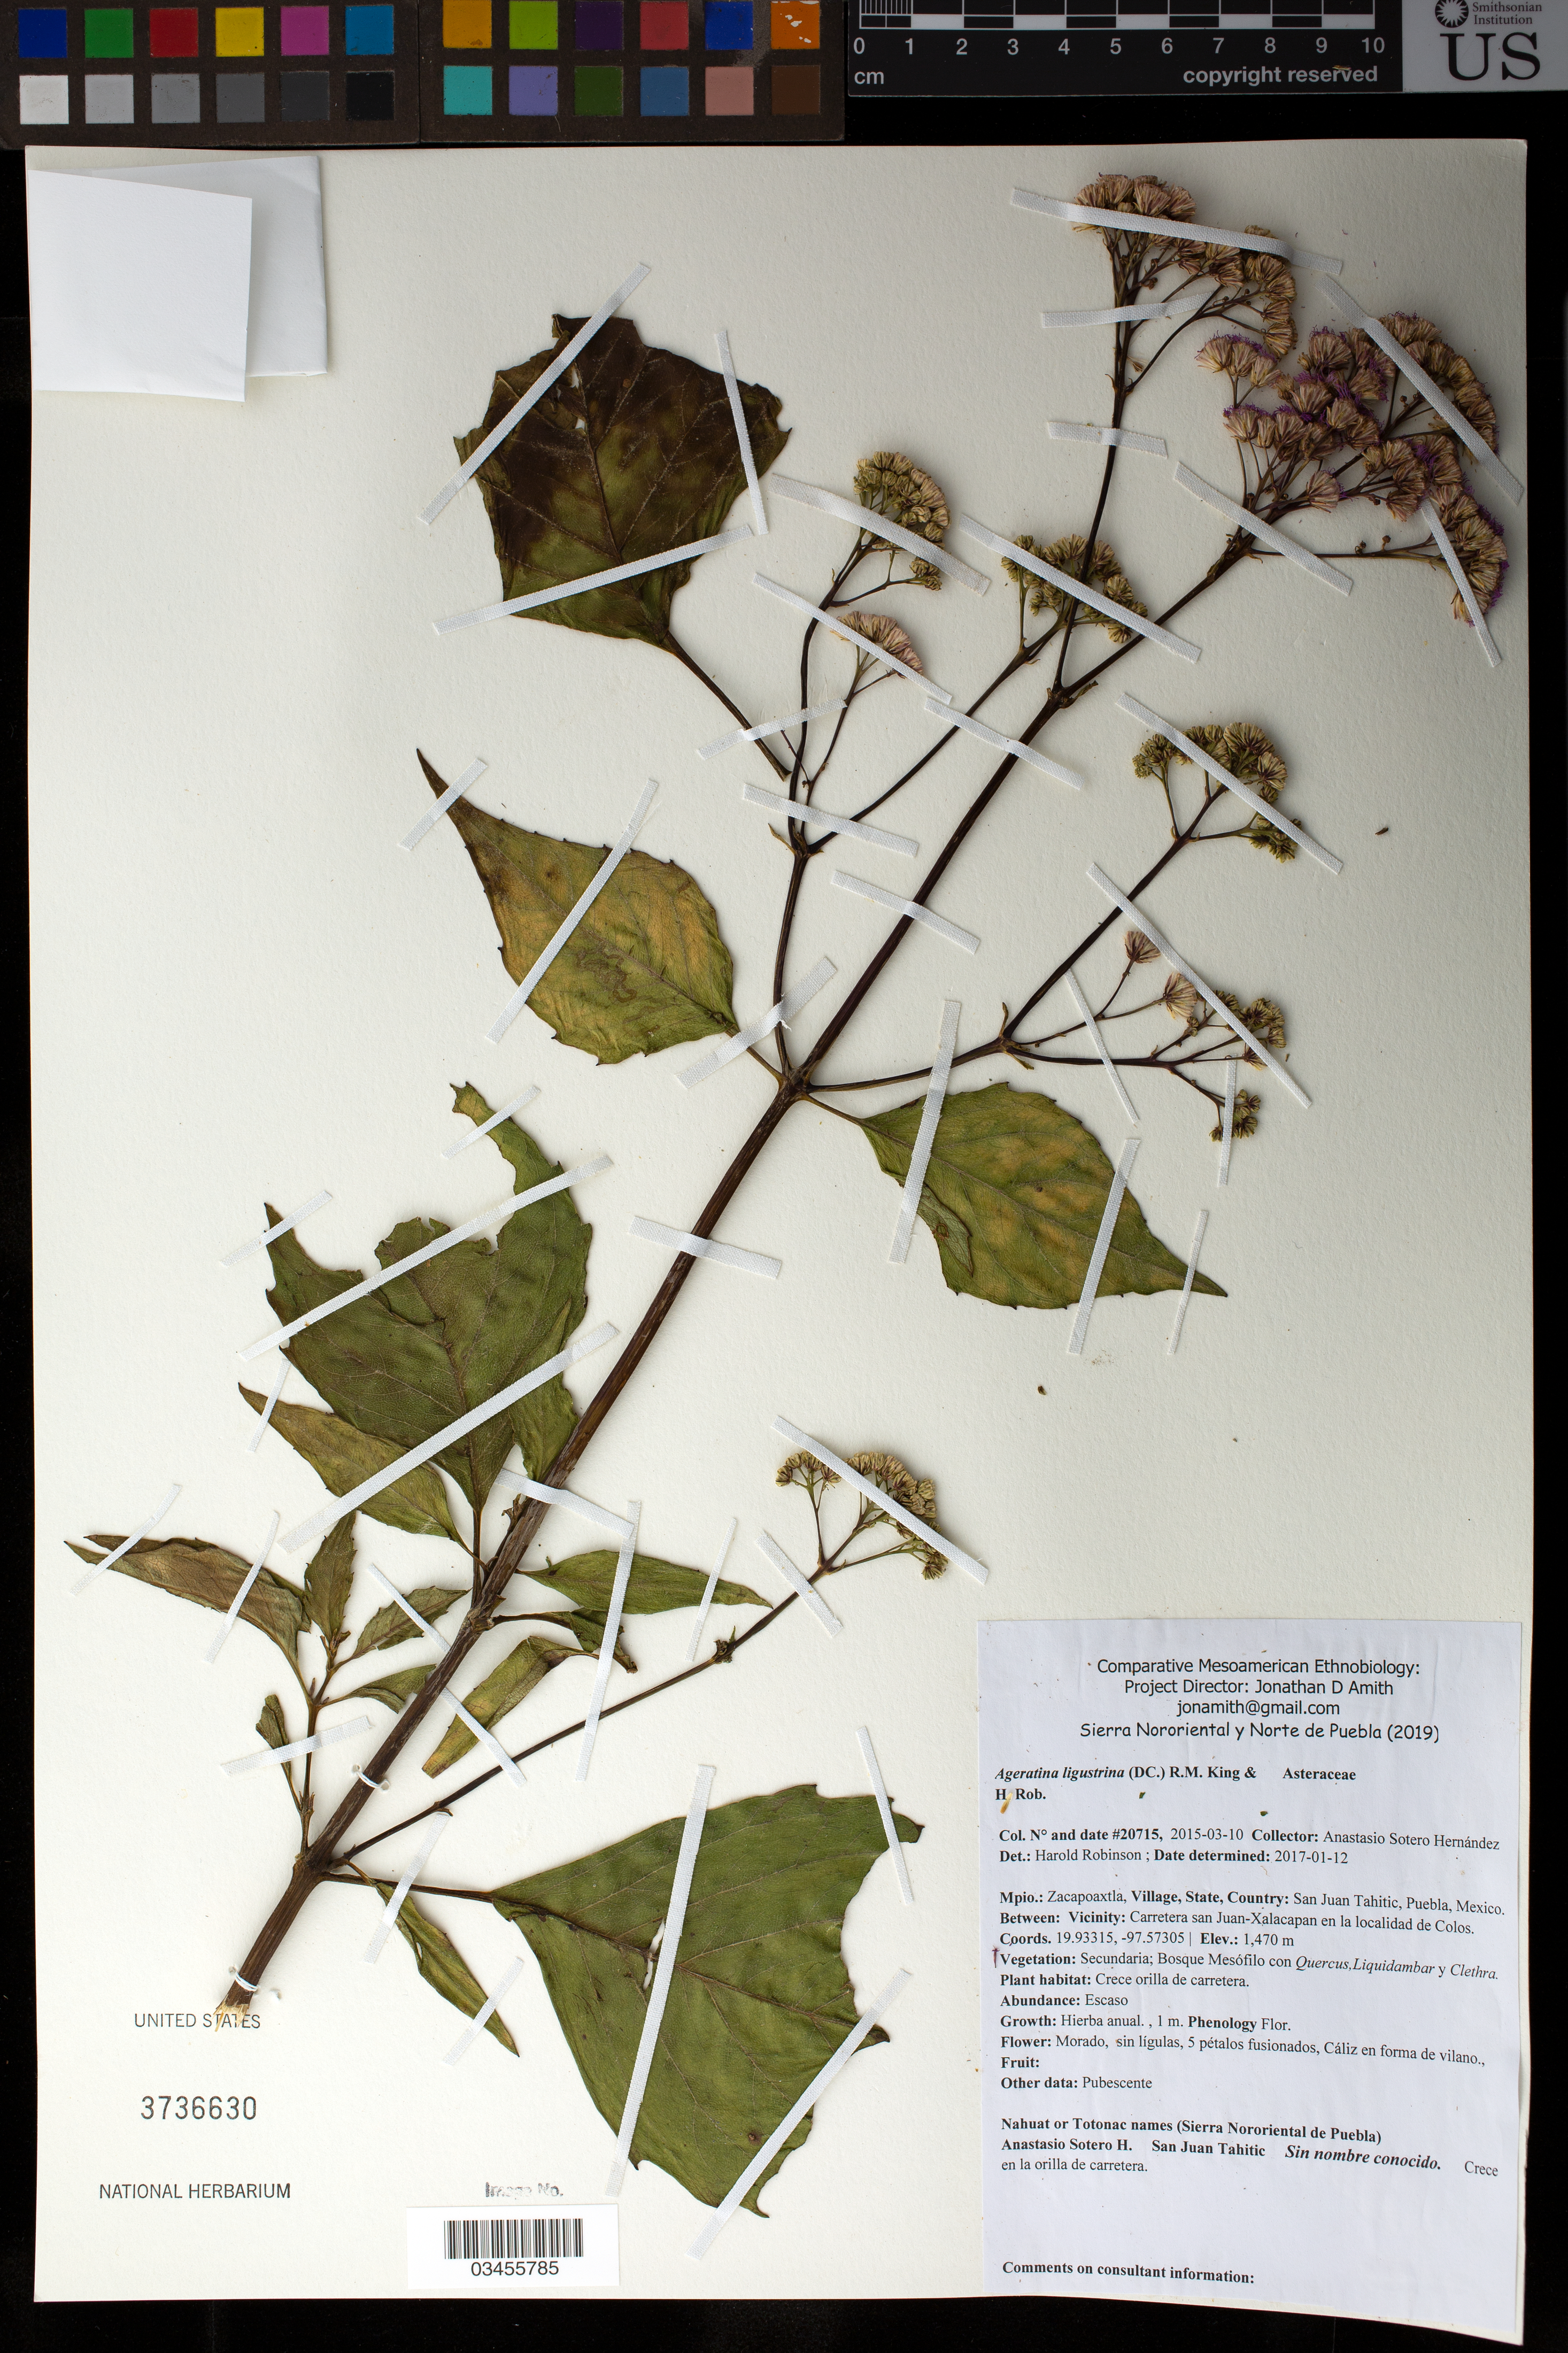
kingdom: Plantae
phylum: Tracheophyta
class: Magnoliopsida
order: Asterales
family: Asteraceae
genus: Ageratina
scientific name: Ageratina ligustrina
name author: (DC.) R.M. King & H. Rob.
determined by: Robinson, Harold E., (US)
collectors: A. Sotero H.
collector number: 20715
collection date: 2015-03-10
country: México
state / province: Puebla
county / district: Zacapoaxtla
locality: PUEBLO: San Juan Tahitic; LOCALIDAD EXACTA: Carretera san Juan-Xalacapan en la localidad de Colos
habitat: Bosque mesófilo con Quercus, Liquidambar y Clethra | Crece orilla de carretera.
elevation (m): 1470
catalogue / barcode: US 3736630